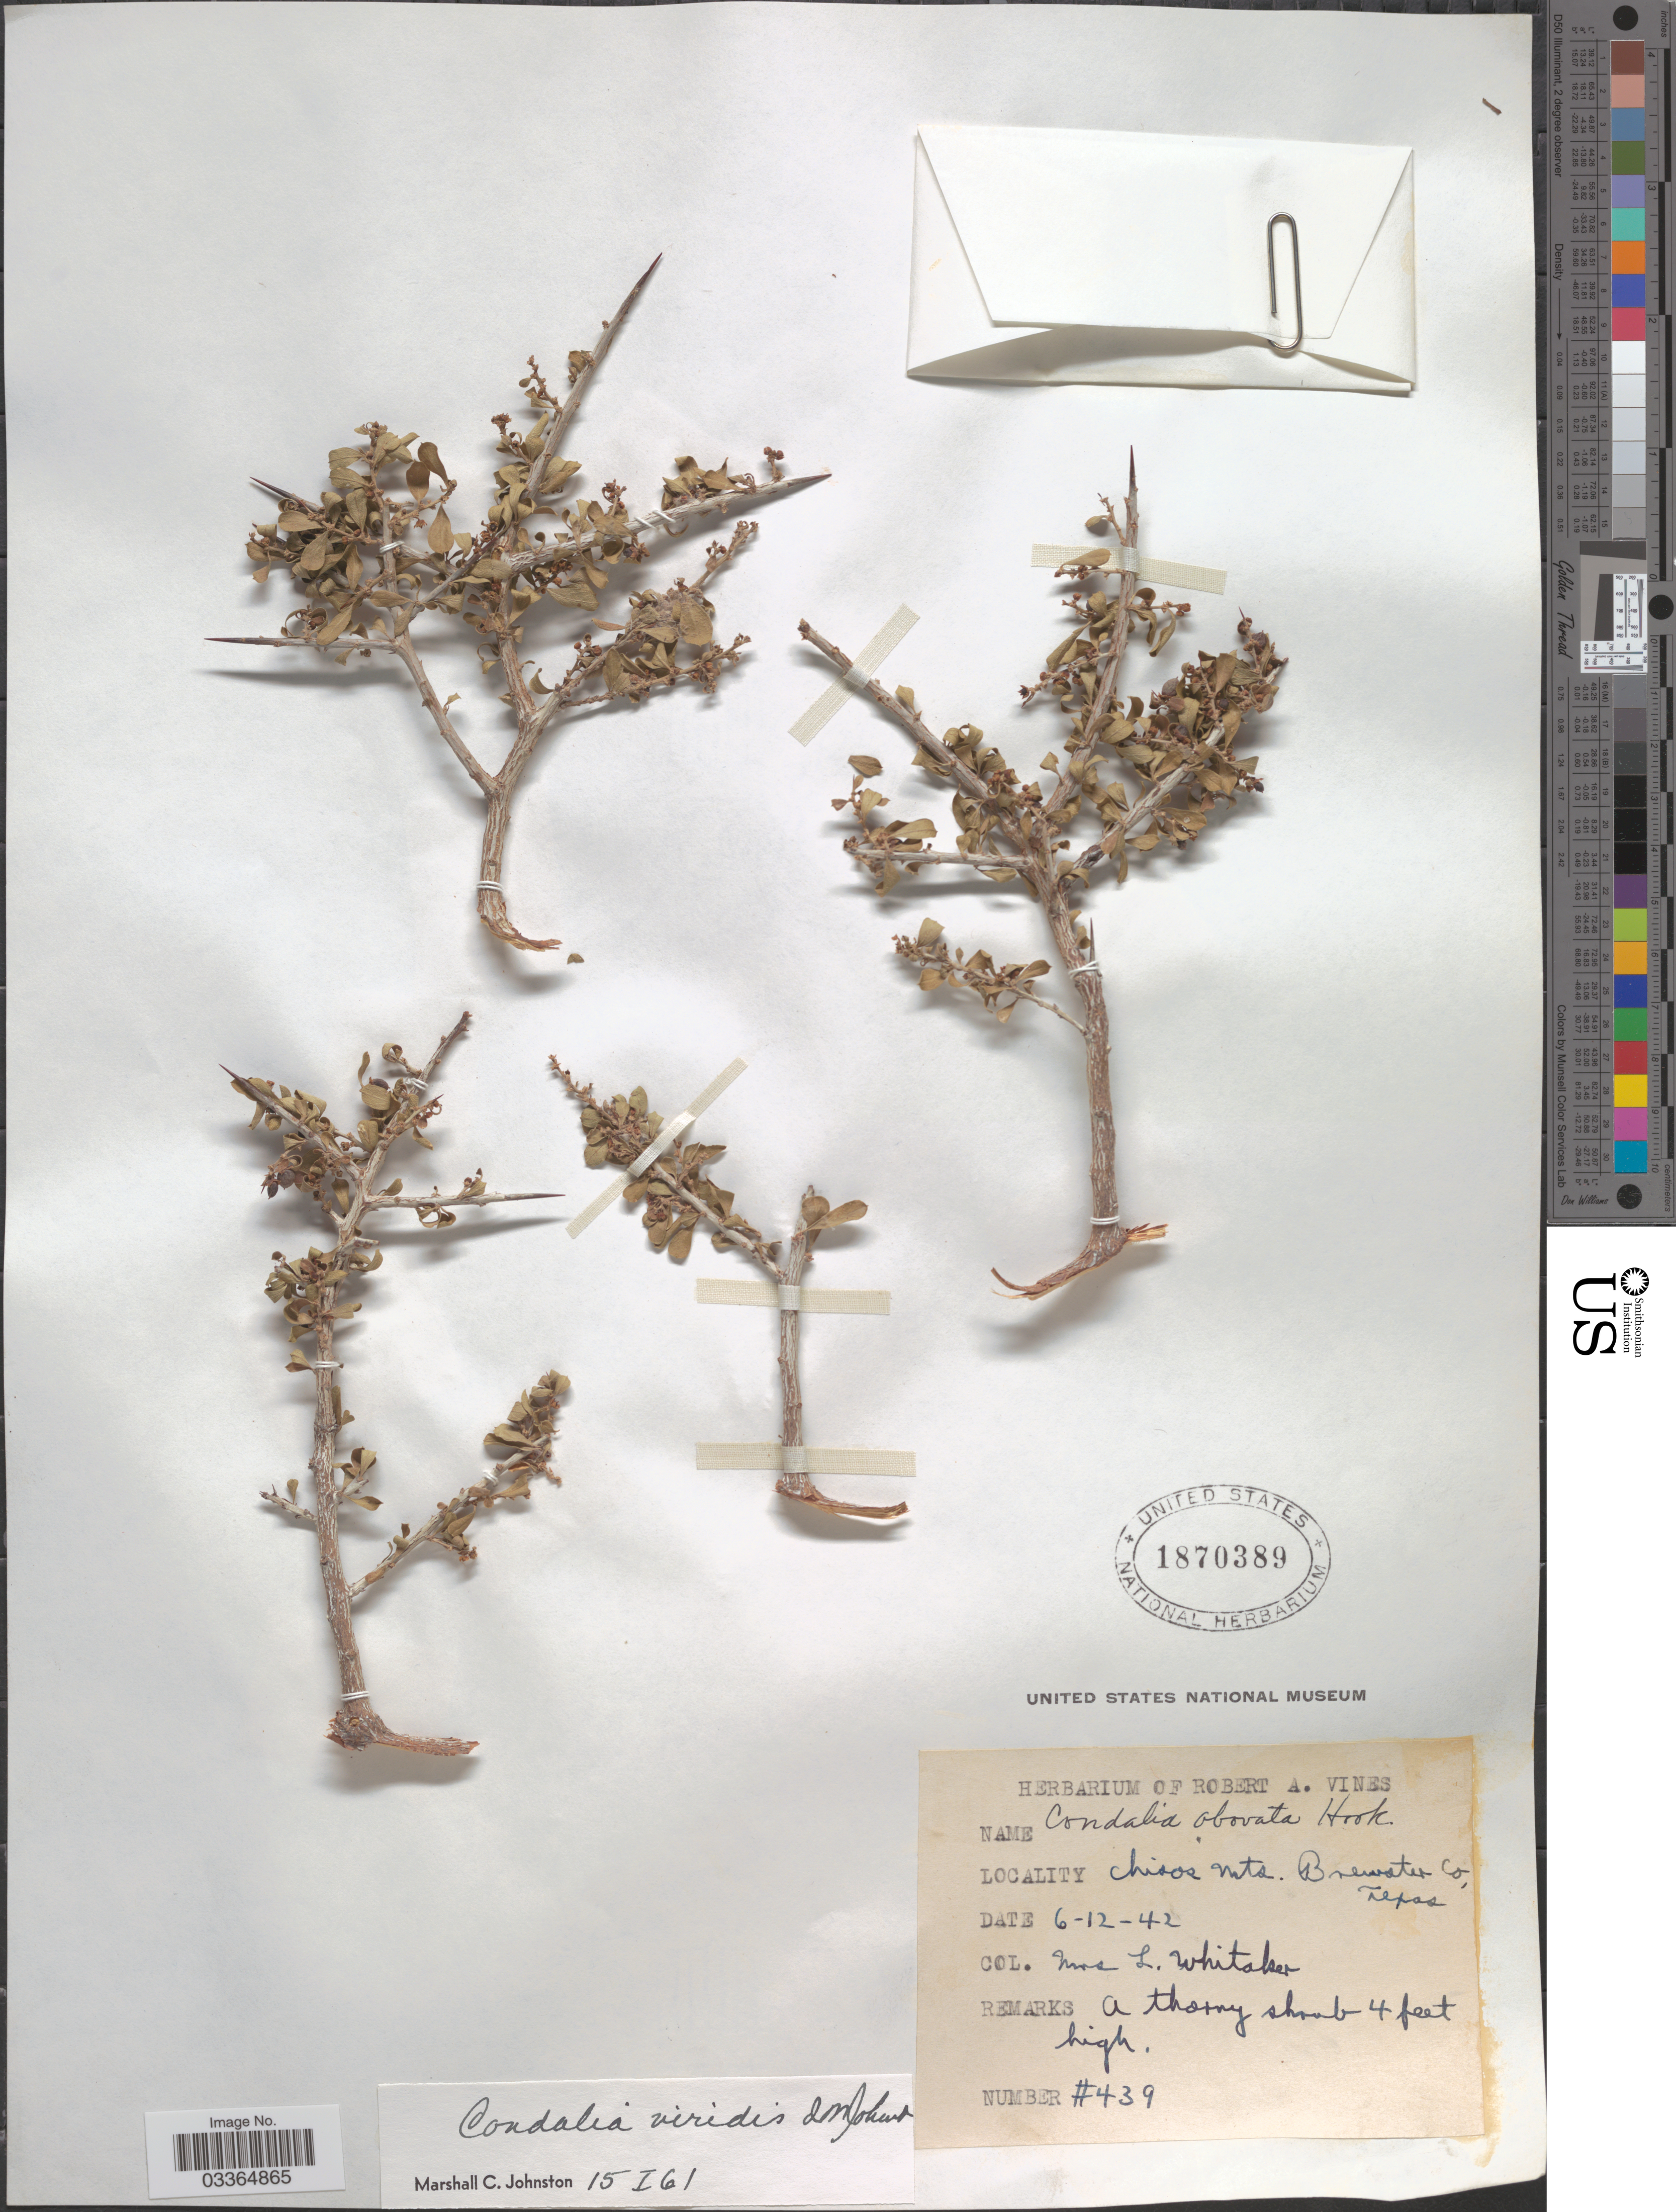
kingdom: Plantae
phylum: Tracheophyta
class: Magnoliopsida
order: Rosales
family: Rhamnaceae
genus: Condalia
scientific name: Condalia viridis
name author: I.M. Johnst.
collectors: L. Whitaker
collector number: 439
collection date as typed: Transcribed d/m/y: 12/6/42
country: United States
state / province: Texas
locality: Chisos Mts. Brewster Co.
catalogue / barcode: US 1870389